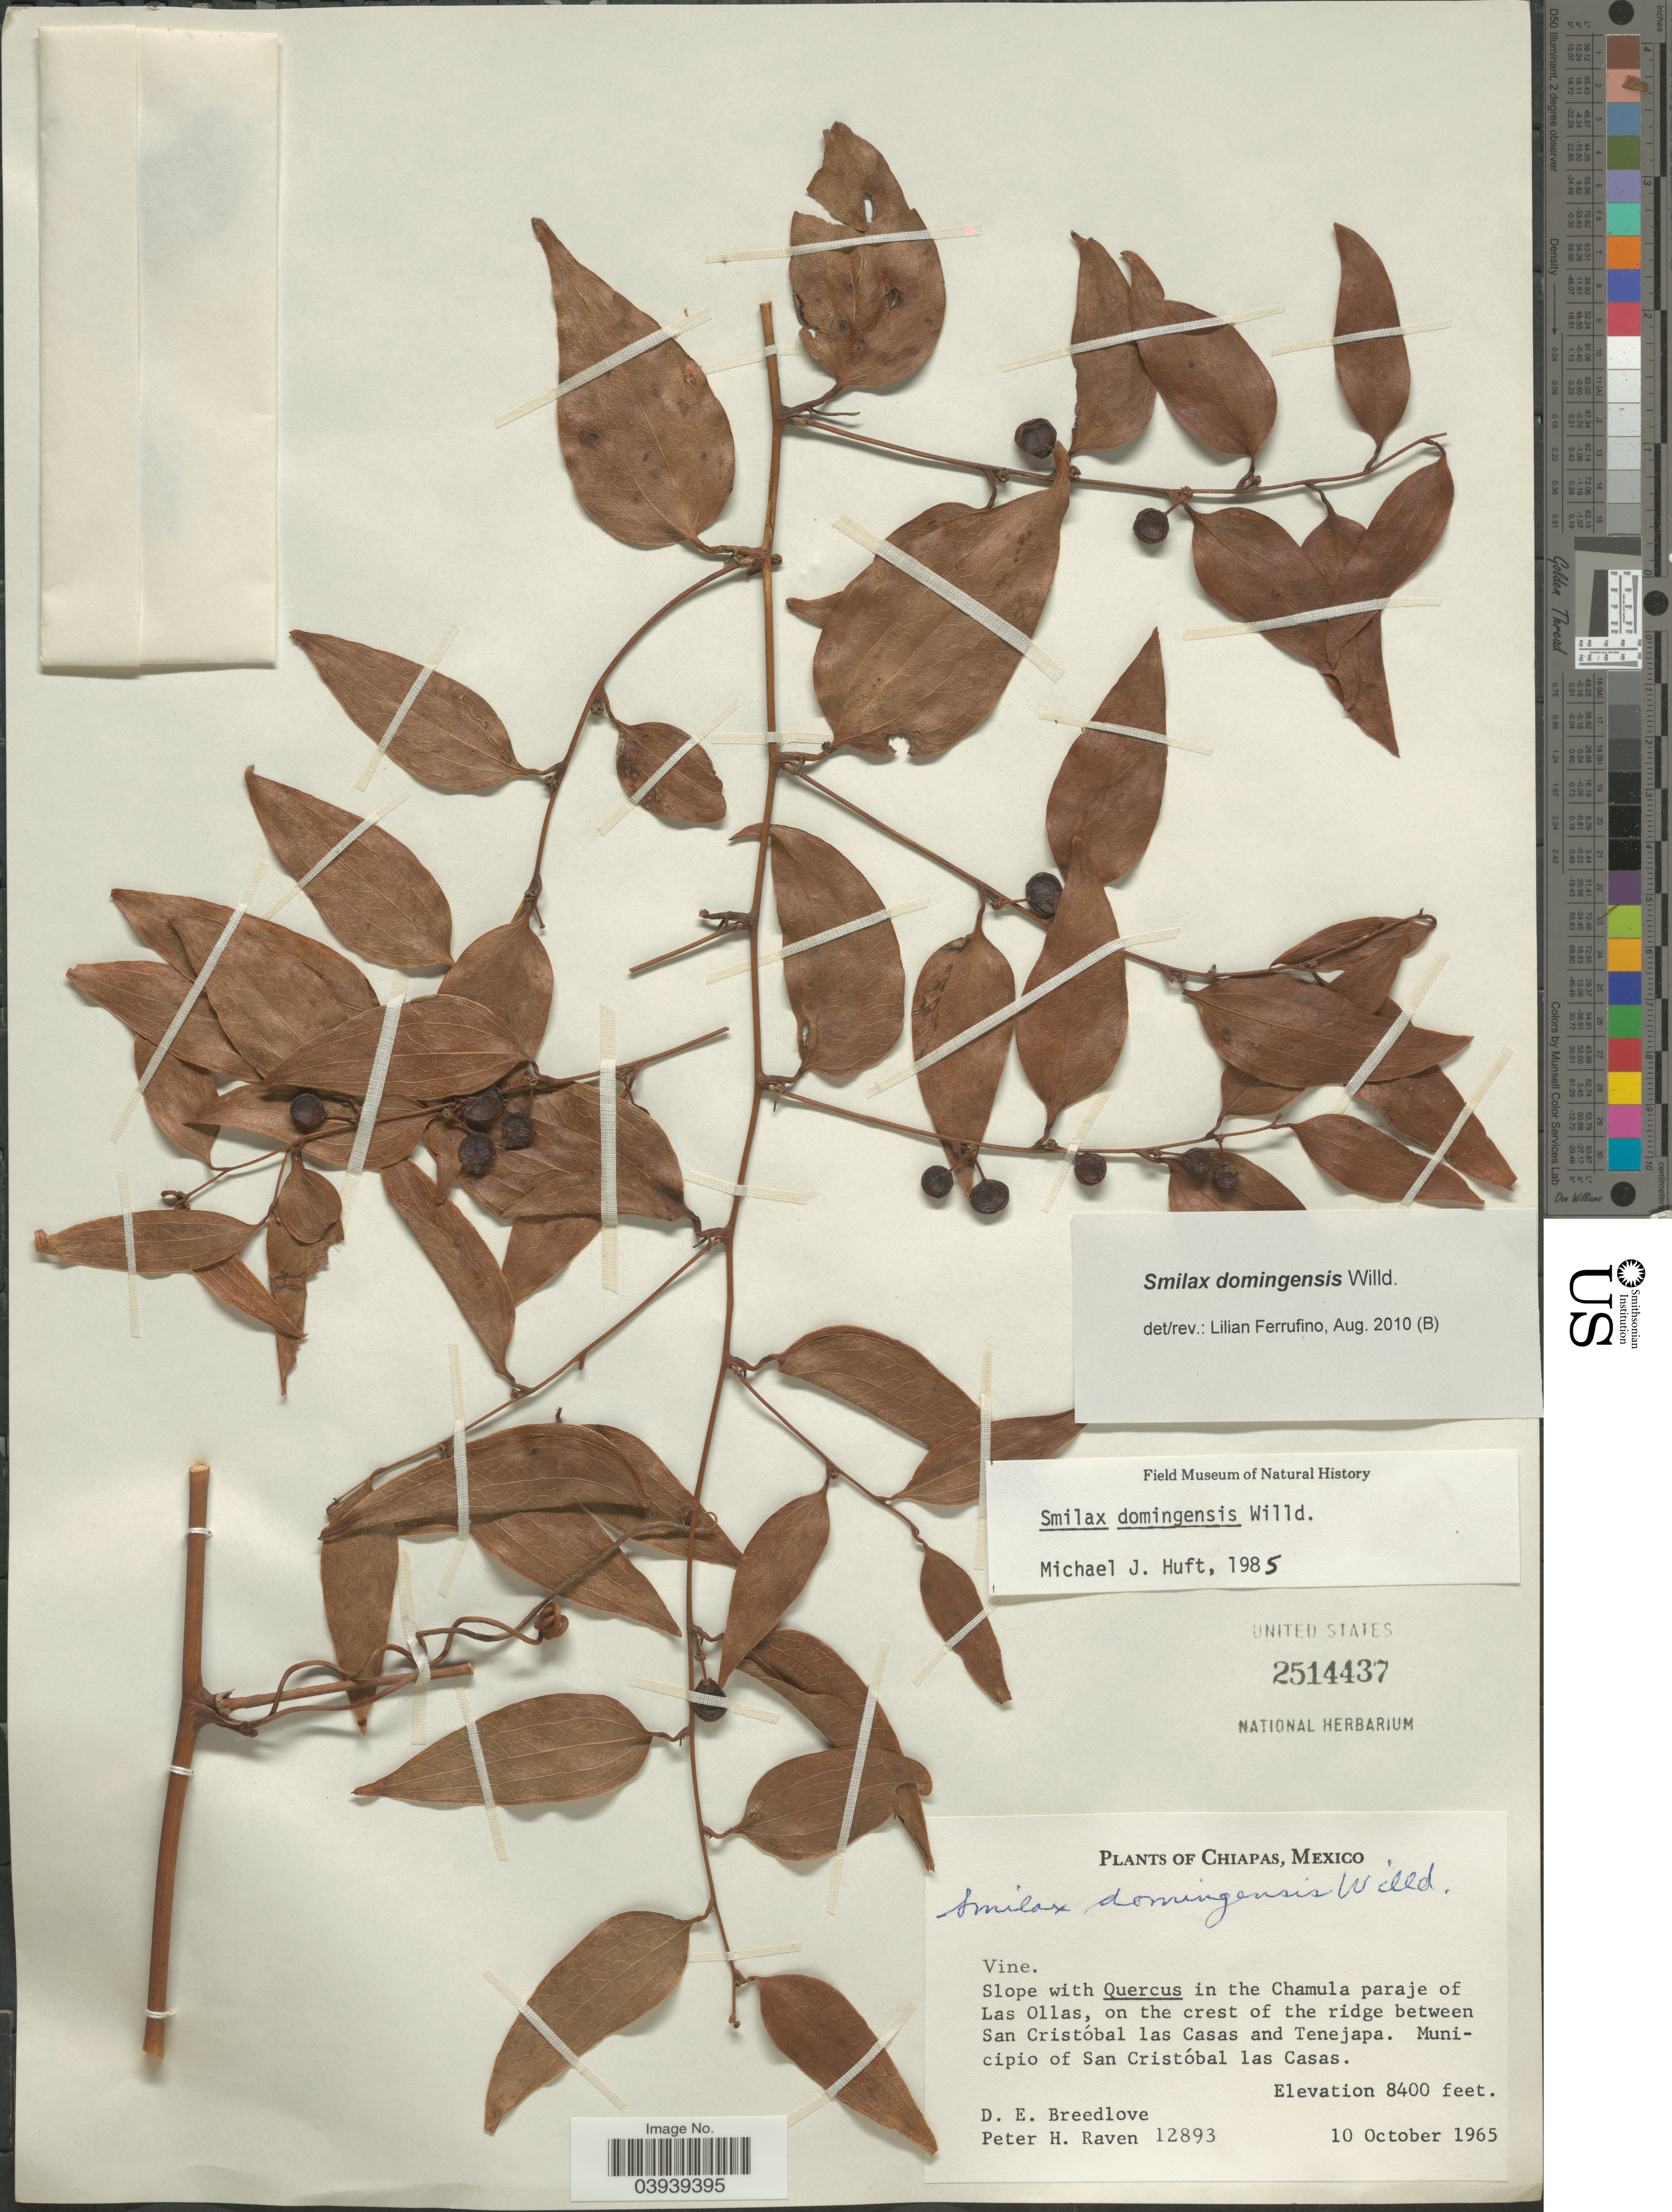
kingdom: Plantae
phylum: Tracheophyta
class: Liliopsida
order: Liliales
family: Smilacaceae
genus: Smilax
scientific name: Smilax domingensis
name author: Willd.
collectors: D. E. Breedlove & P. Raven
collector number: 12893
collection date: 1965-10-10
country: Mexico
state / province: Chiapas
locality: In the Chamula paraje of Las Ollas, on the crest of the ridge between San Cristobal las Casa and Tenejapa. Municipio of San Cristóbal las Casas.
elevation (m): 2560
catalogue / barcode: US 2514437